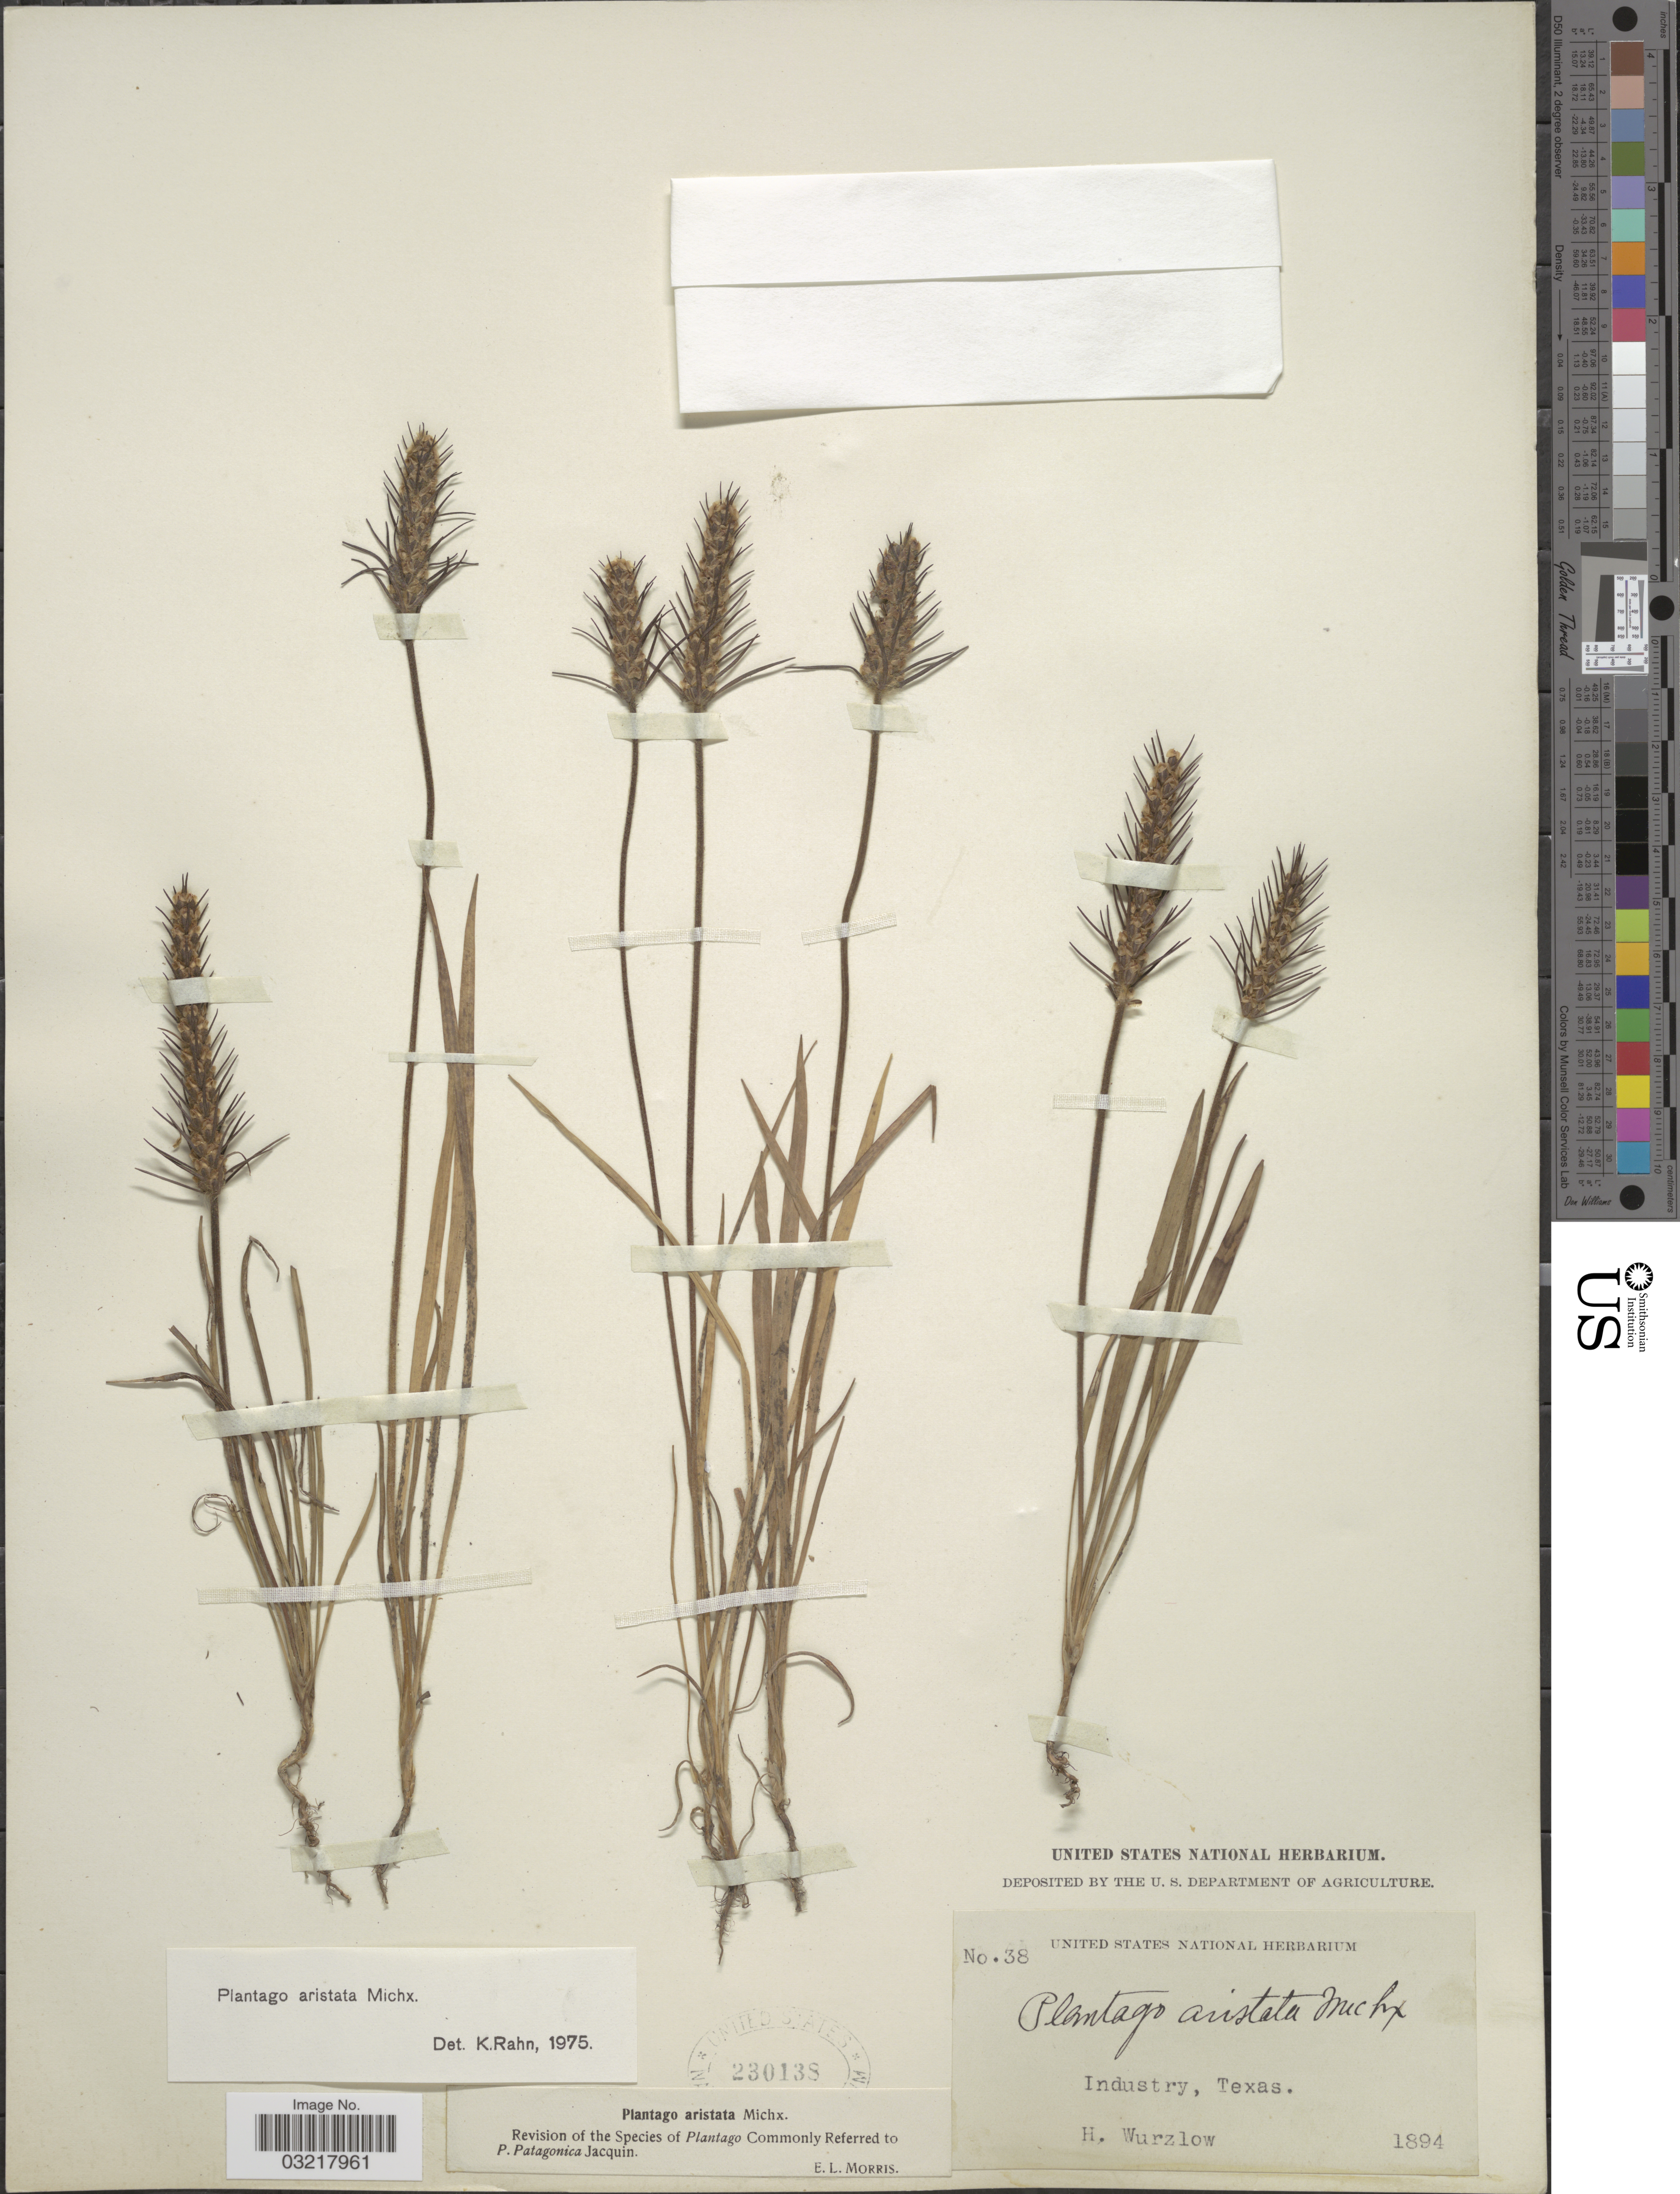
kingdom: Plantae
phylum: Tracheophyta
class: Magnoliopsida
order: Lamiales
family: Plantaginaceae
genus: Plantago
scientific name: Plantago aristata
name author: Michx.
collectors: H. Wurzlow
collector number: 38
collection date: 1894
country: United States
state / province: Texas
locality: Industry.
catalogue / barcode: US 230138